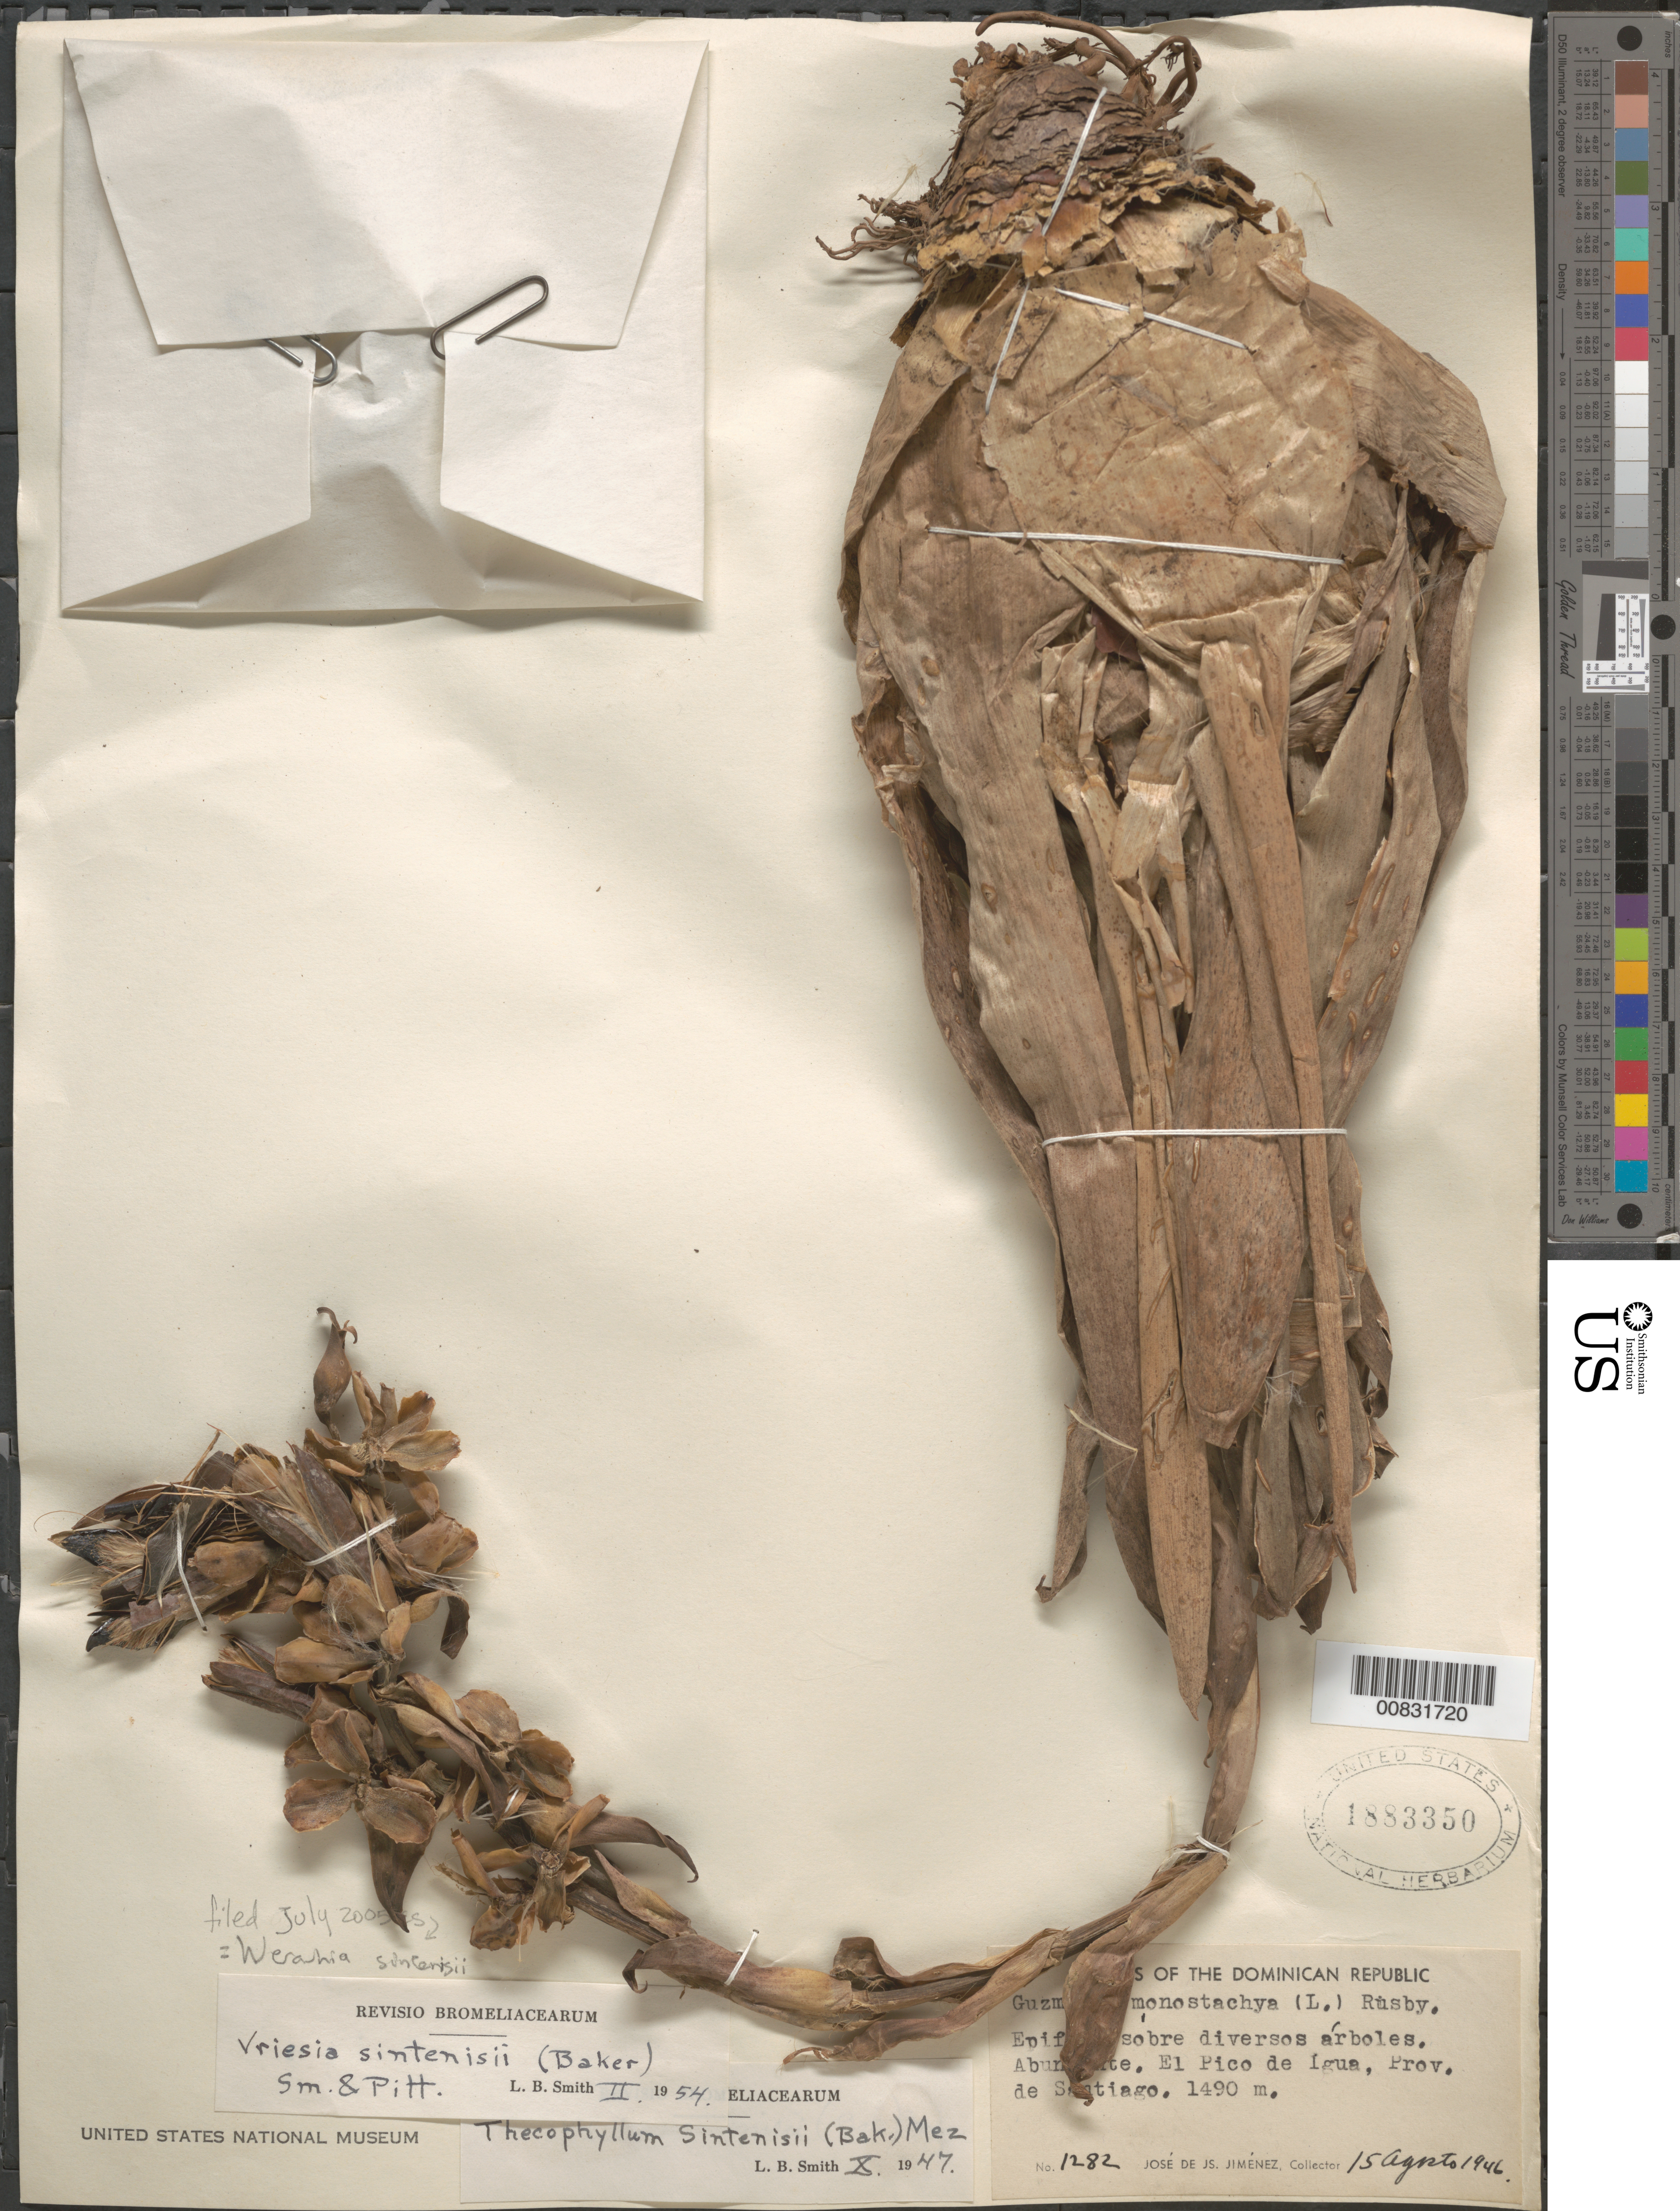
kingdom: Plantae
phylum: Tracheophyta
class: Liliopsida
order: Poales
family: Bromeliaceae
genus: Werauhia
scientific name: Werauhia sintenisii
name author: (Baker) J.R. Grant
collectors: J. J. Jiménez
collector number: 1282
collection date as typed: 15 Aug 1946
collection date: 1946-08-15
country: Dominican Republic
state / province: Santiago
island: Hispaniola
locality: Pico de Igua.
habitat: Sobre diversos árboles.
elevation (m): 1490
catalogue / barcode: US 1883350